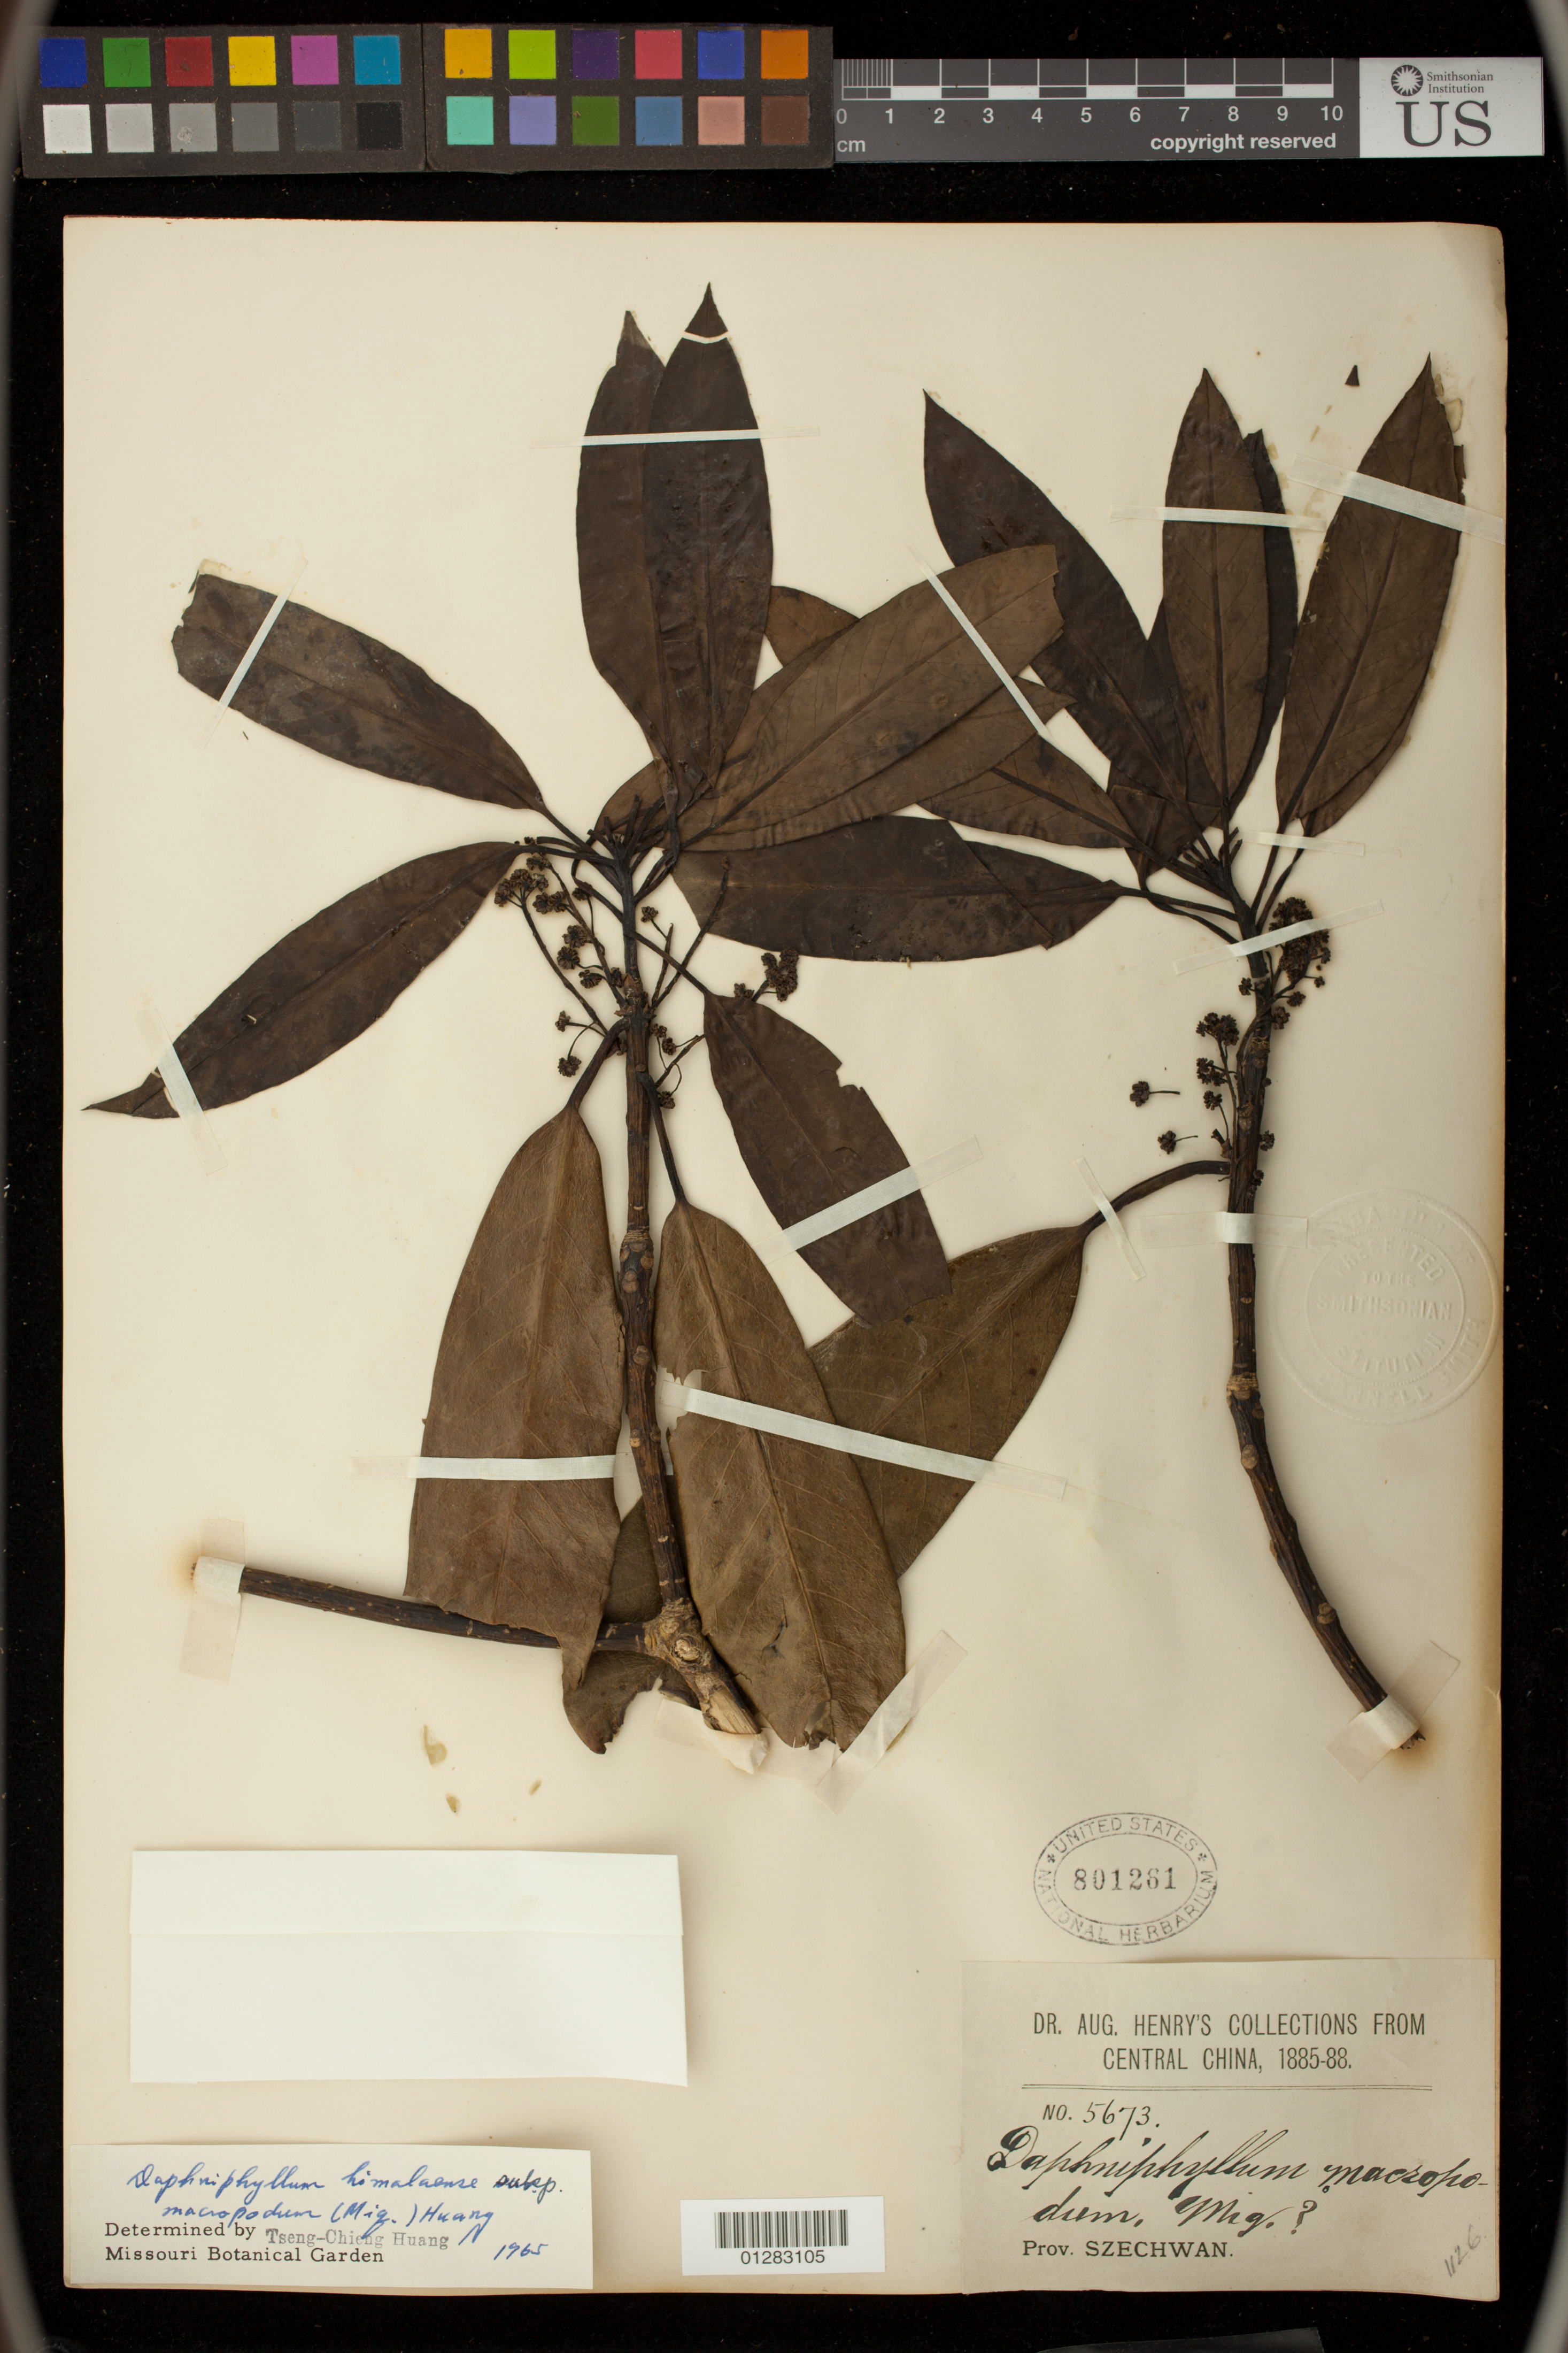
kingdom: Plantae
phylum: Tracheophyta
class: Magnoliopsida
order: Saxifragales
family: Daphniphyllaceae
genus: Daphniphyllum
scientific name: Daphniphyllum himalayense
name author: (Benth.) Müll. Arg.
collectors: A. Henry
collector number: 5673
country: China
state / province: Sichuan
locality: Szechwan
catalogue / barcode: US 801261